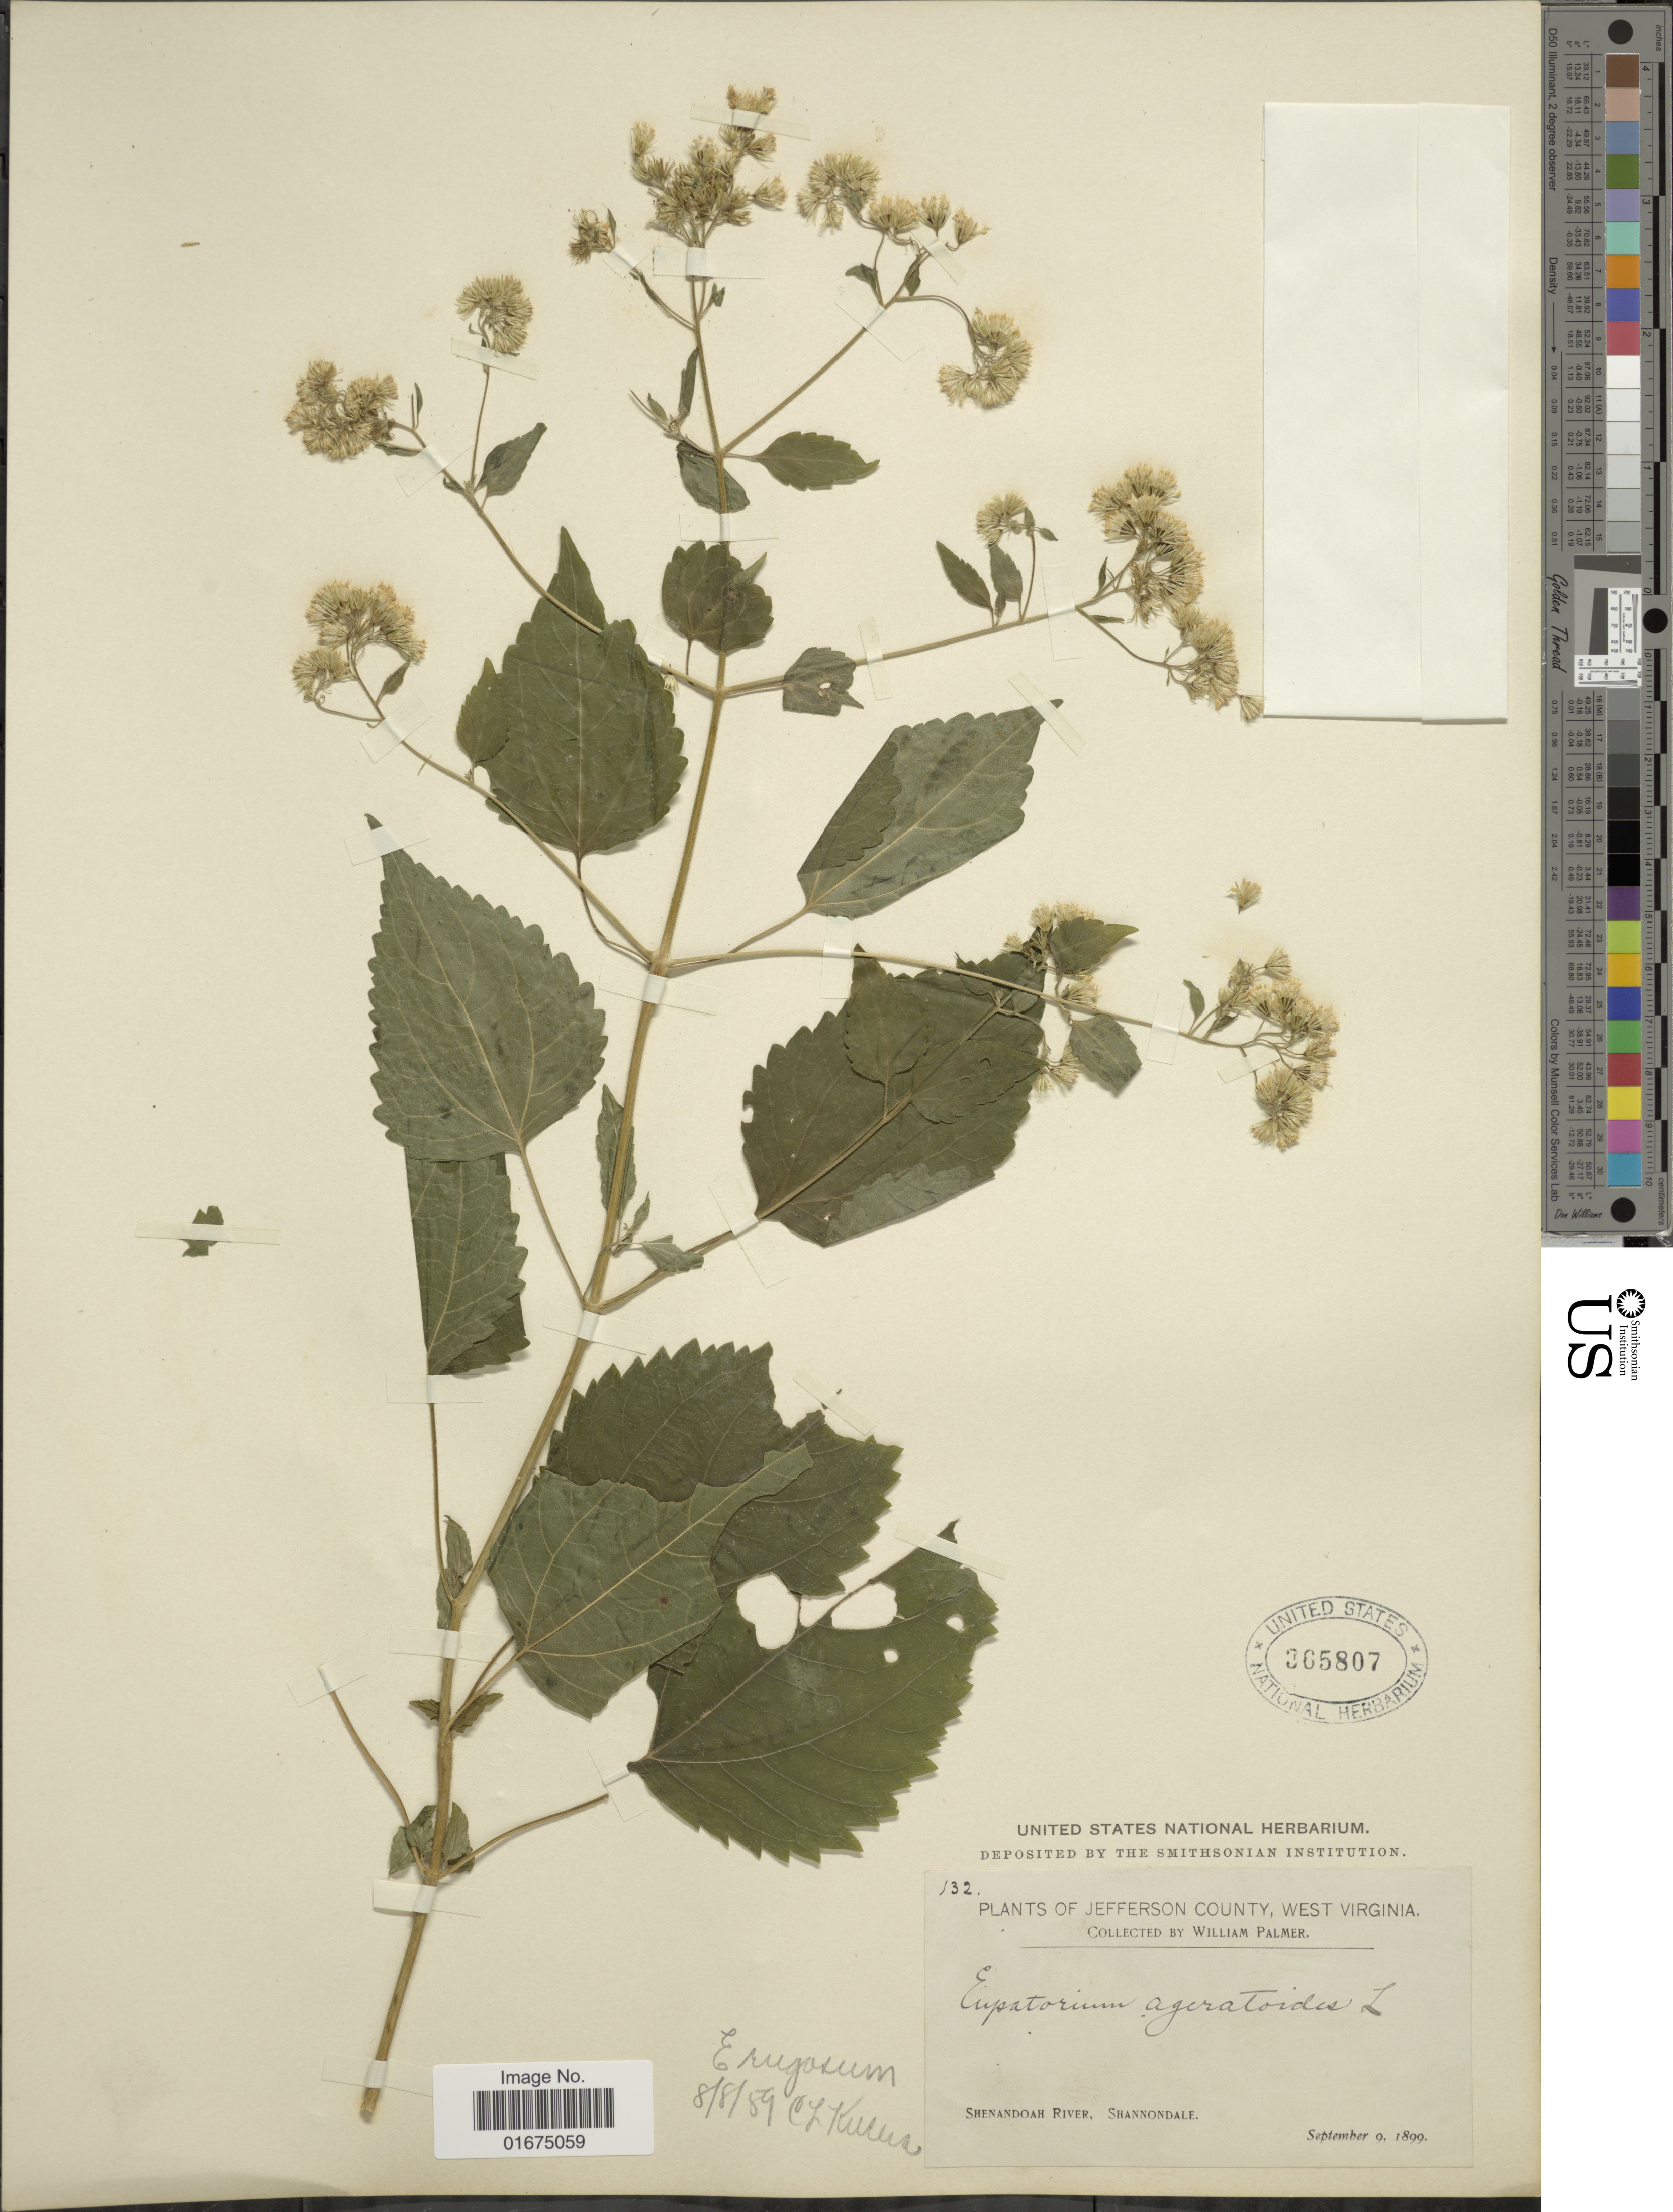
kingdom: Plantae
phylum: Tracheophyta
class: Magnoliopsida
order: Asterales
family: Asteraceae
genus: Ageratina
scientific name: Ageratina altissima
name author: (L.) R.M. King & H. Rob.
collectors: W. Palmer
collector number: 132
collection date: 1899-09-09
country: United States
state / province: West Virginia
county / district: Jefferson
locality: Jefferson County, Shenandoah River, Shannondale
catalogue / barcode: US 365807